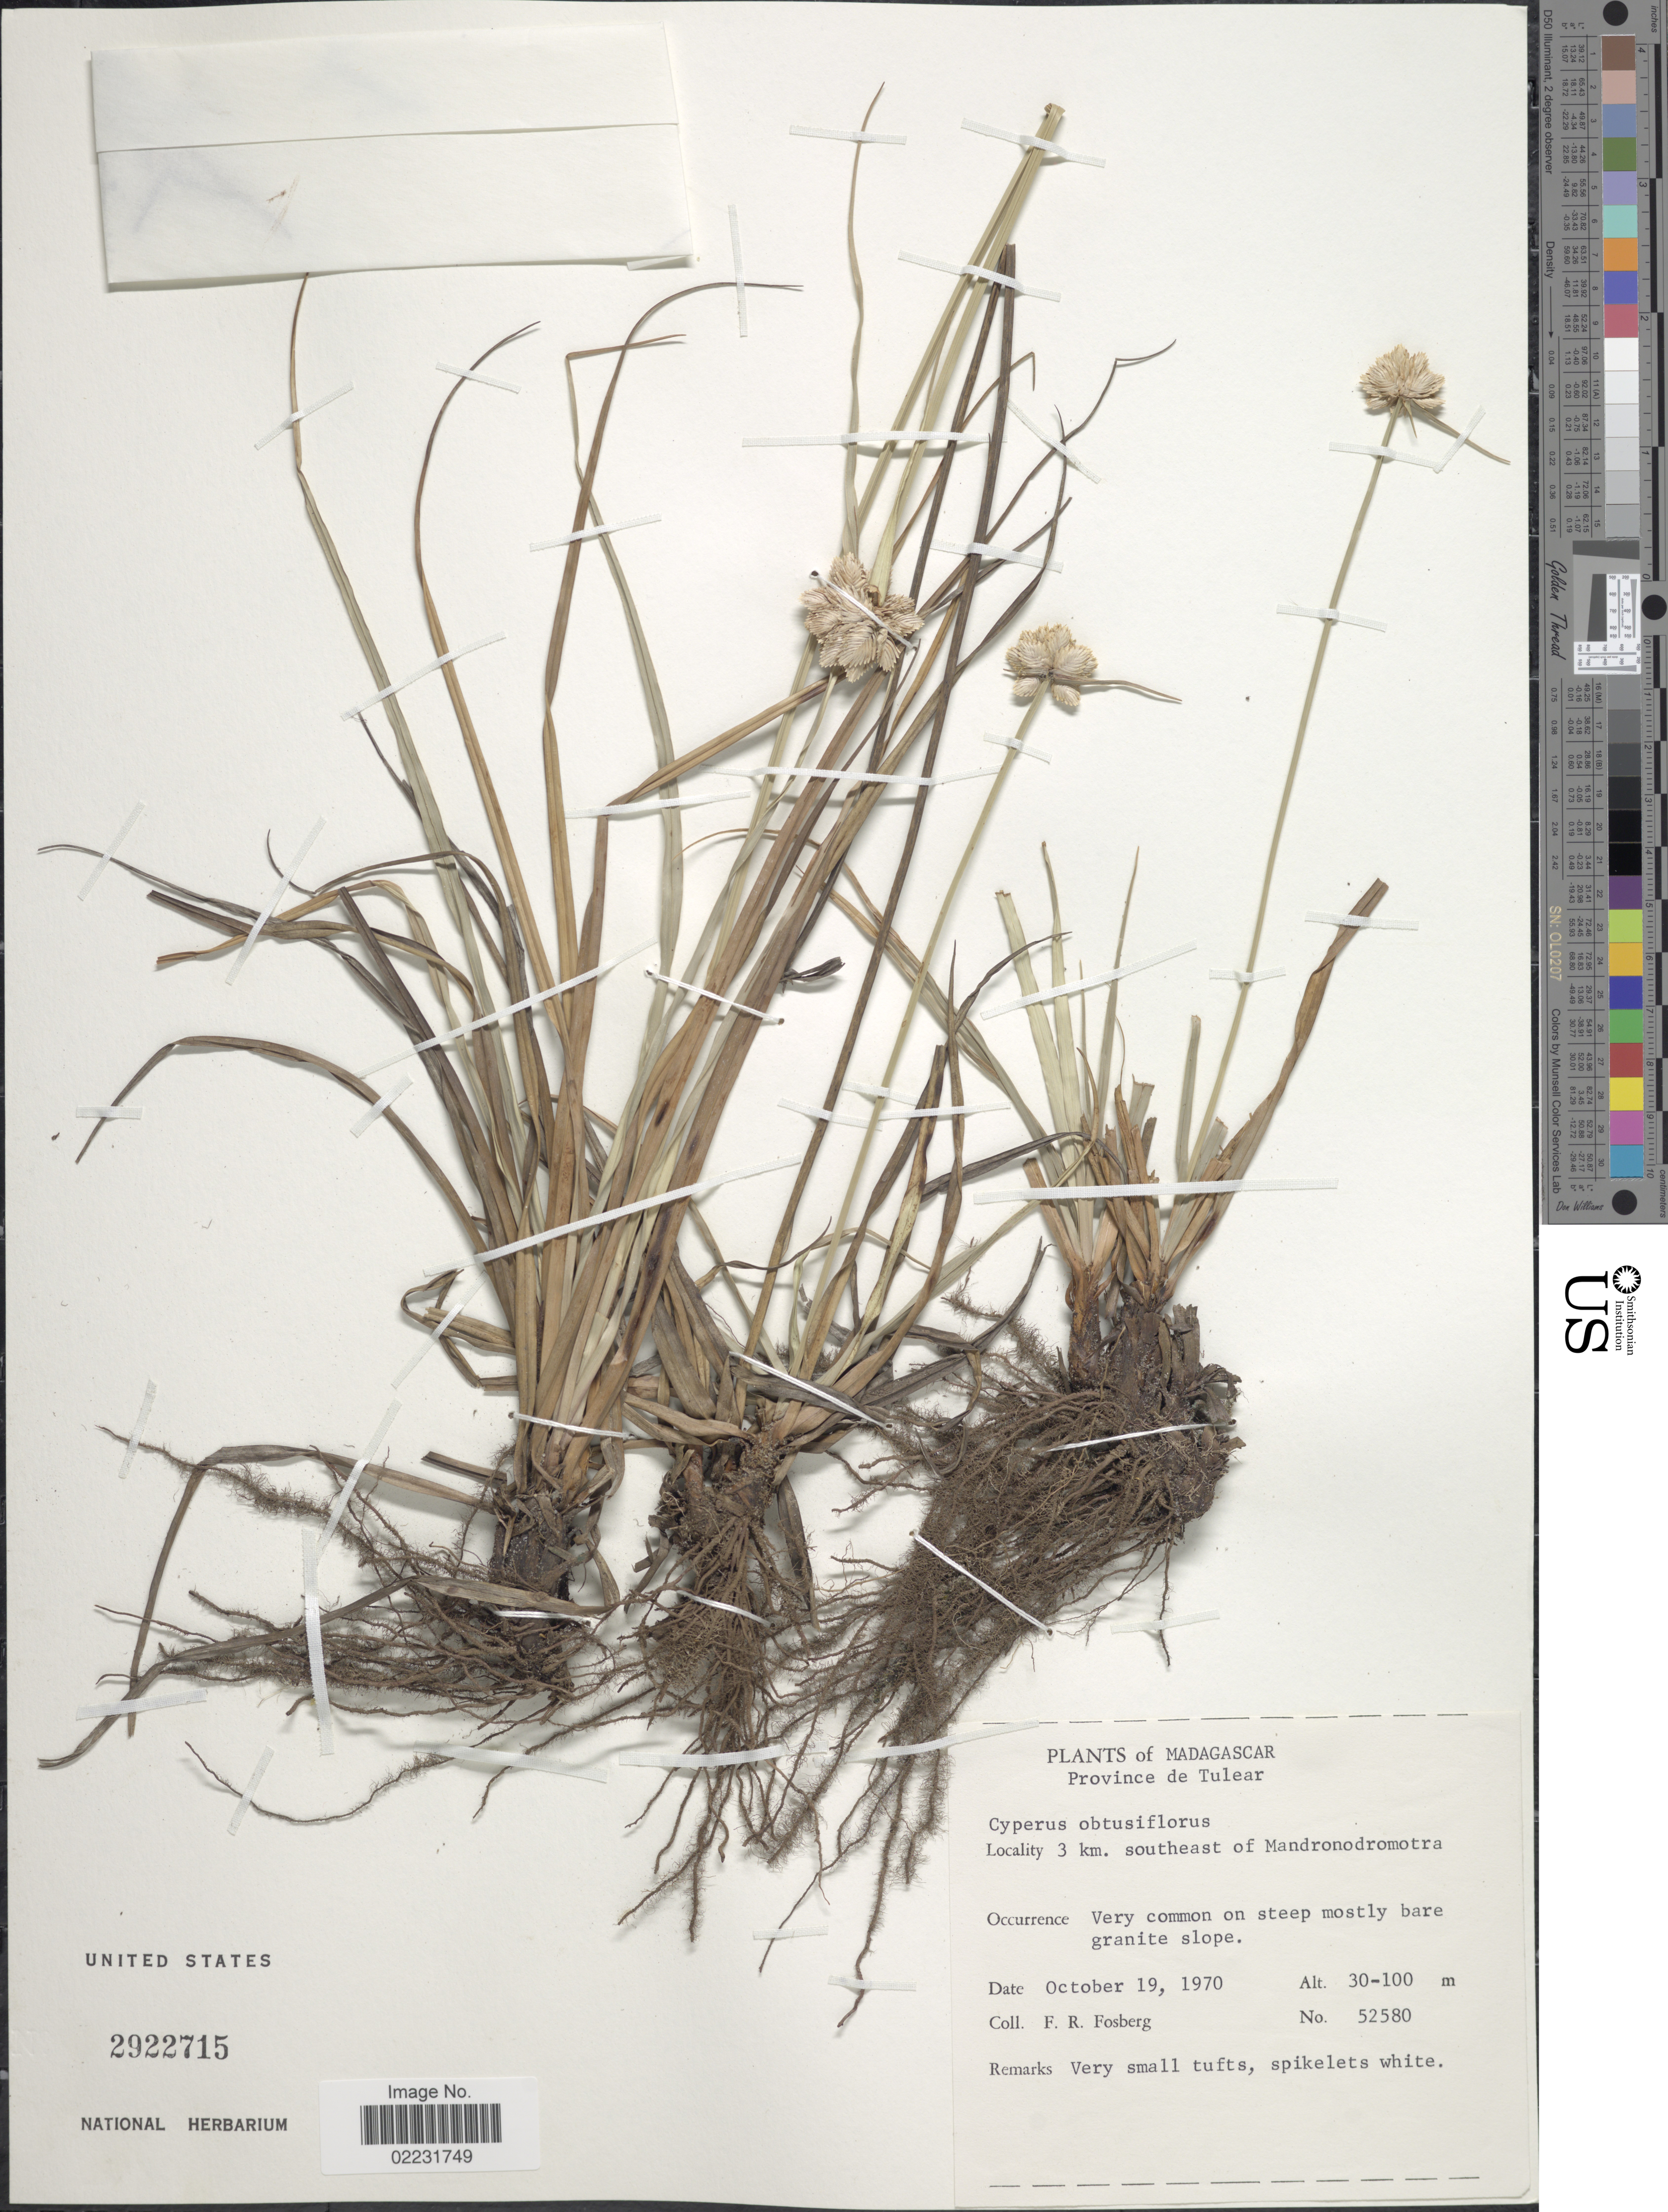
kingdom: Plantae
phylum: Tracheophyta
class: Liliopsida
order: Poales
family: Cyperaceae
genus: Cyperus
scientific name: Cyperus obtusiflorus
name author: Vahl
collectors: F. R. Fosberg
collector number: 52580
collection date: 1970-10-19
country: Madagascar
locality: Province de Tulear, 3 km southeast of Mandronodromotra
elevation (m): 30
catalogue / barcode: US 2922715